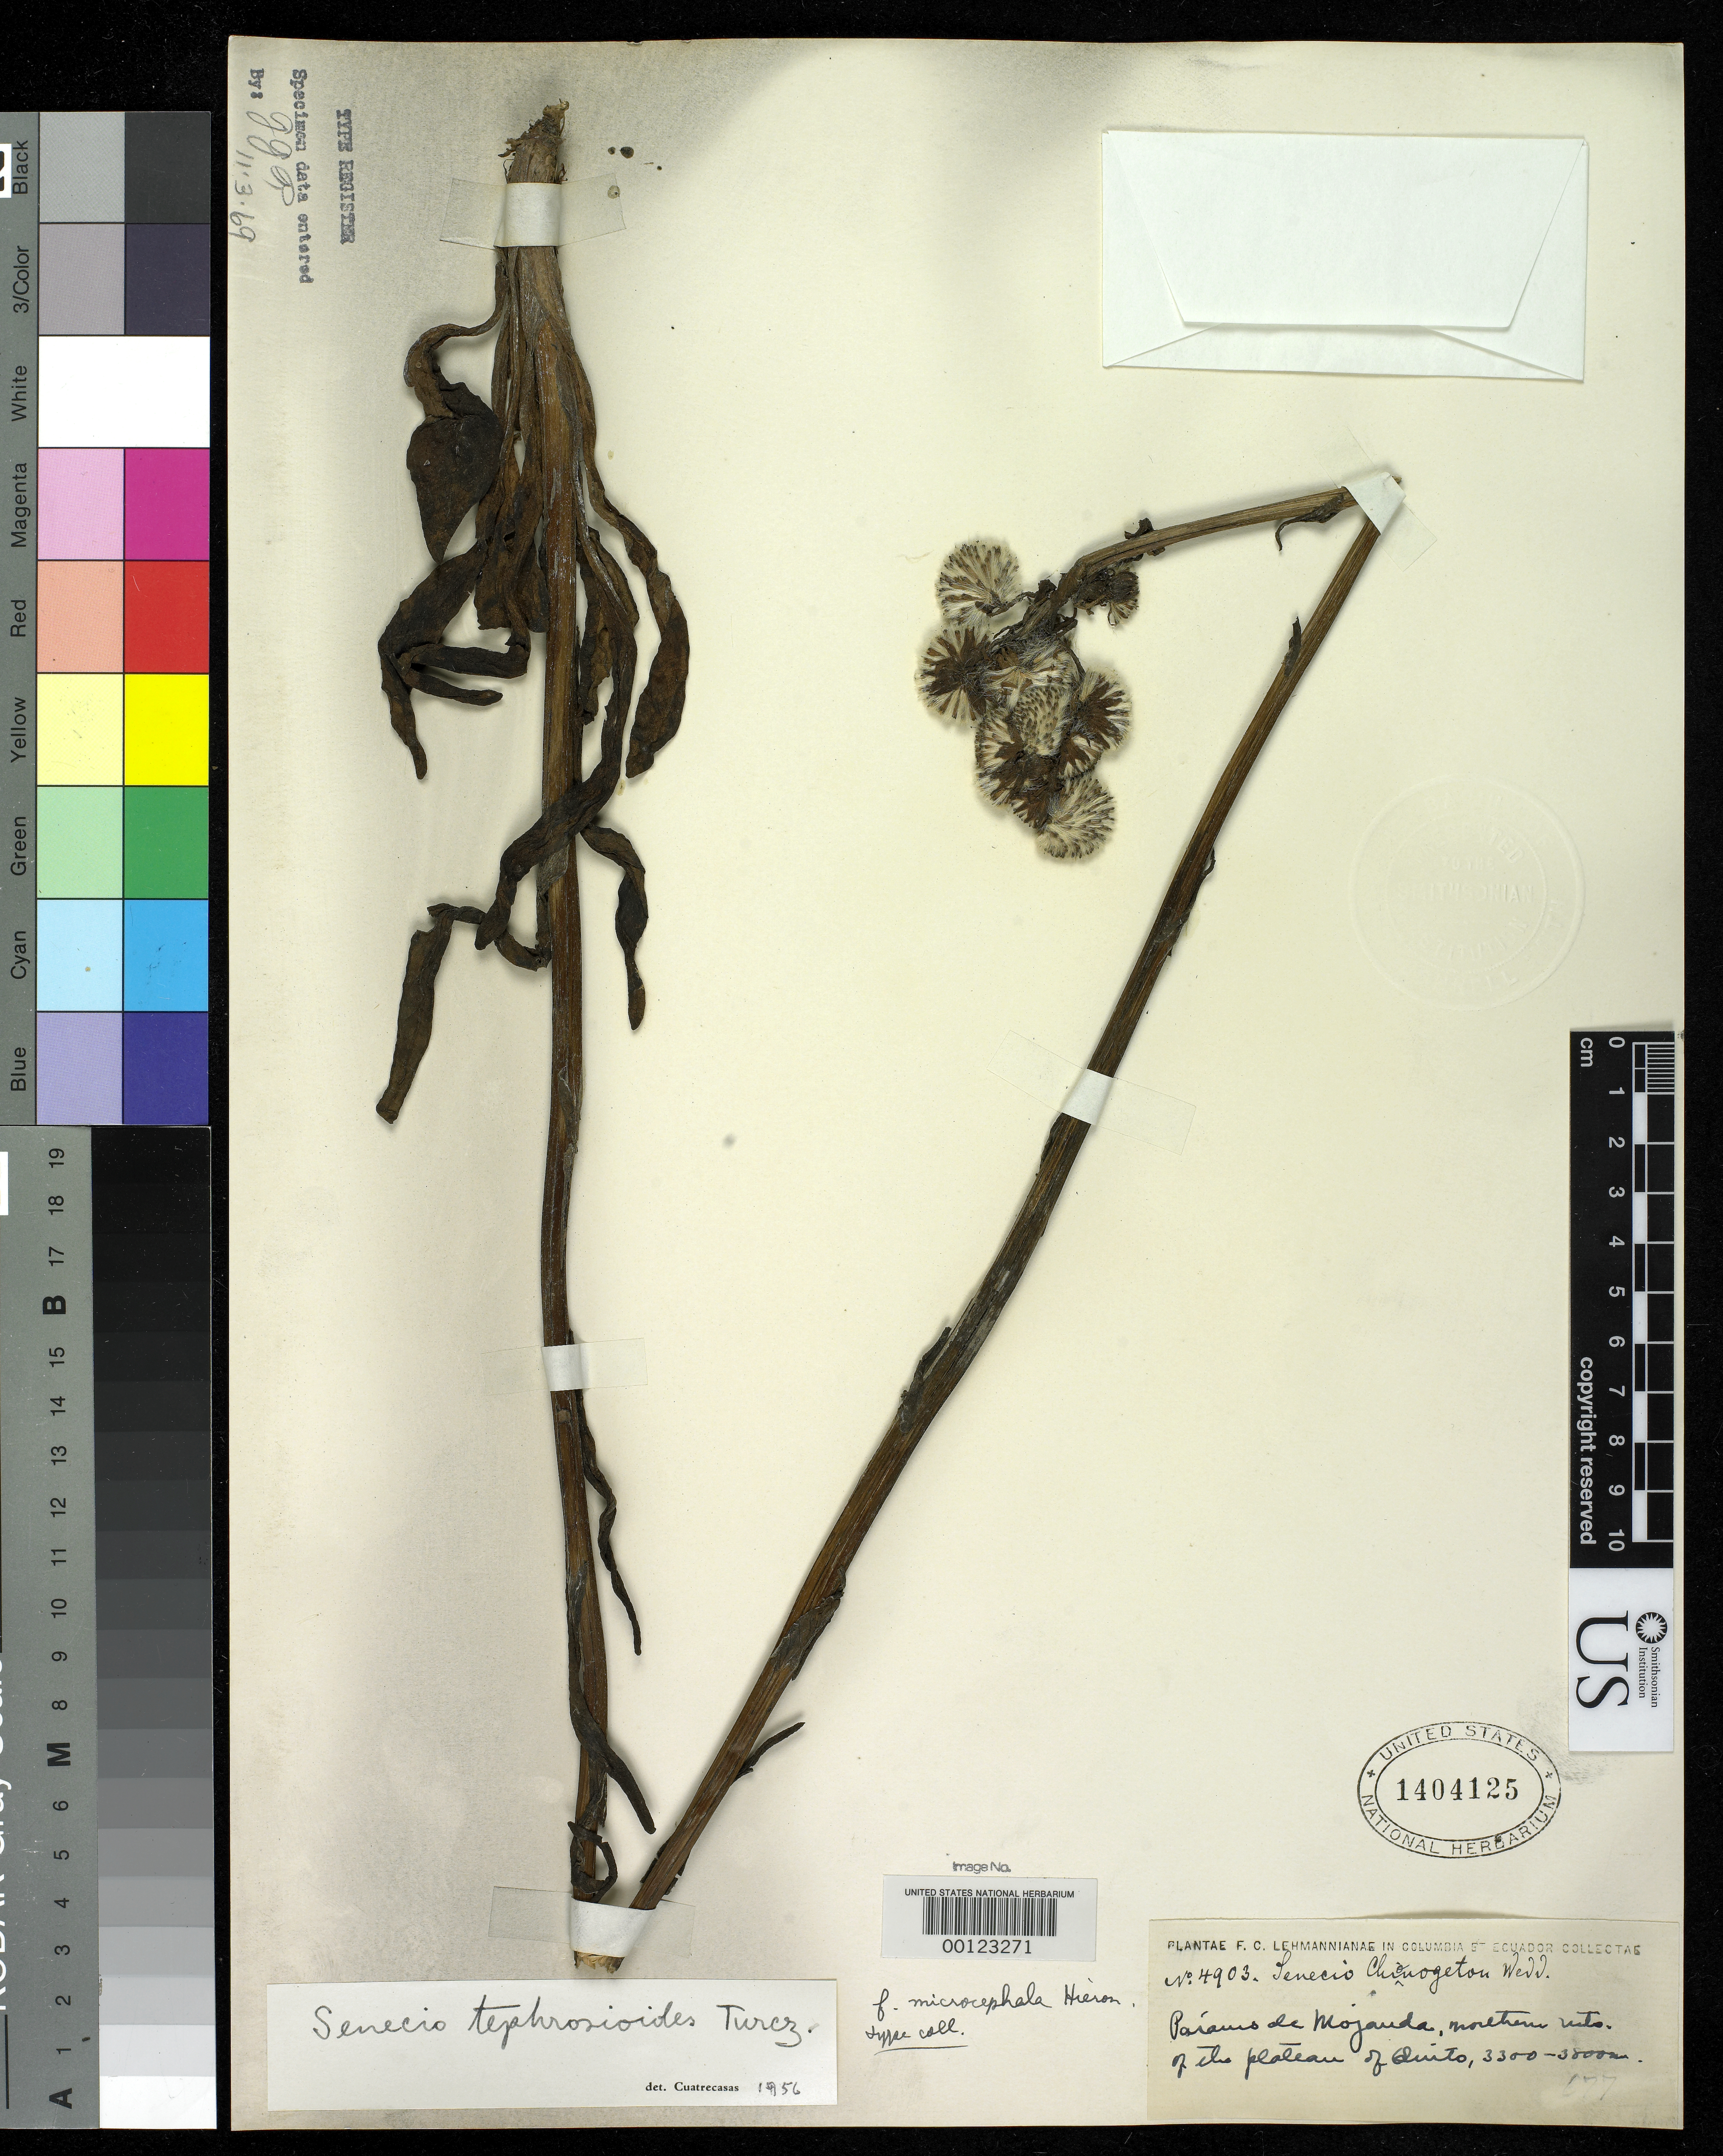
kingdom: Plantae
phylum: Tracheophyta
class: Magnoliopsida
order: Asterales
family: Asteraceae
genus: Senecio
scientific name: Senecio chionogeton f. microcephala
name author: Hieron.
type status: Isotype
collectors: F. C. Lehmann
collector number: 4903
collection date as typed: Jul ---- to -- Aug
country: Ecuador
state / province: Pichincha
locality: Quito, Páramo de Mojondra.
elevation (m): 3300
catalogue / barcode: US 1404125